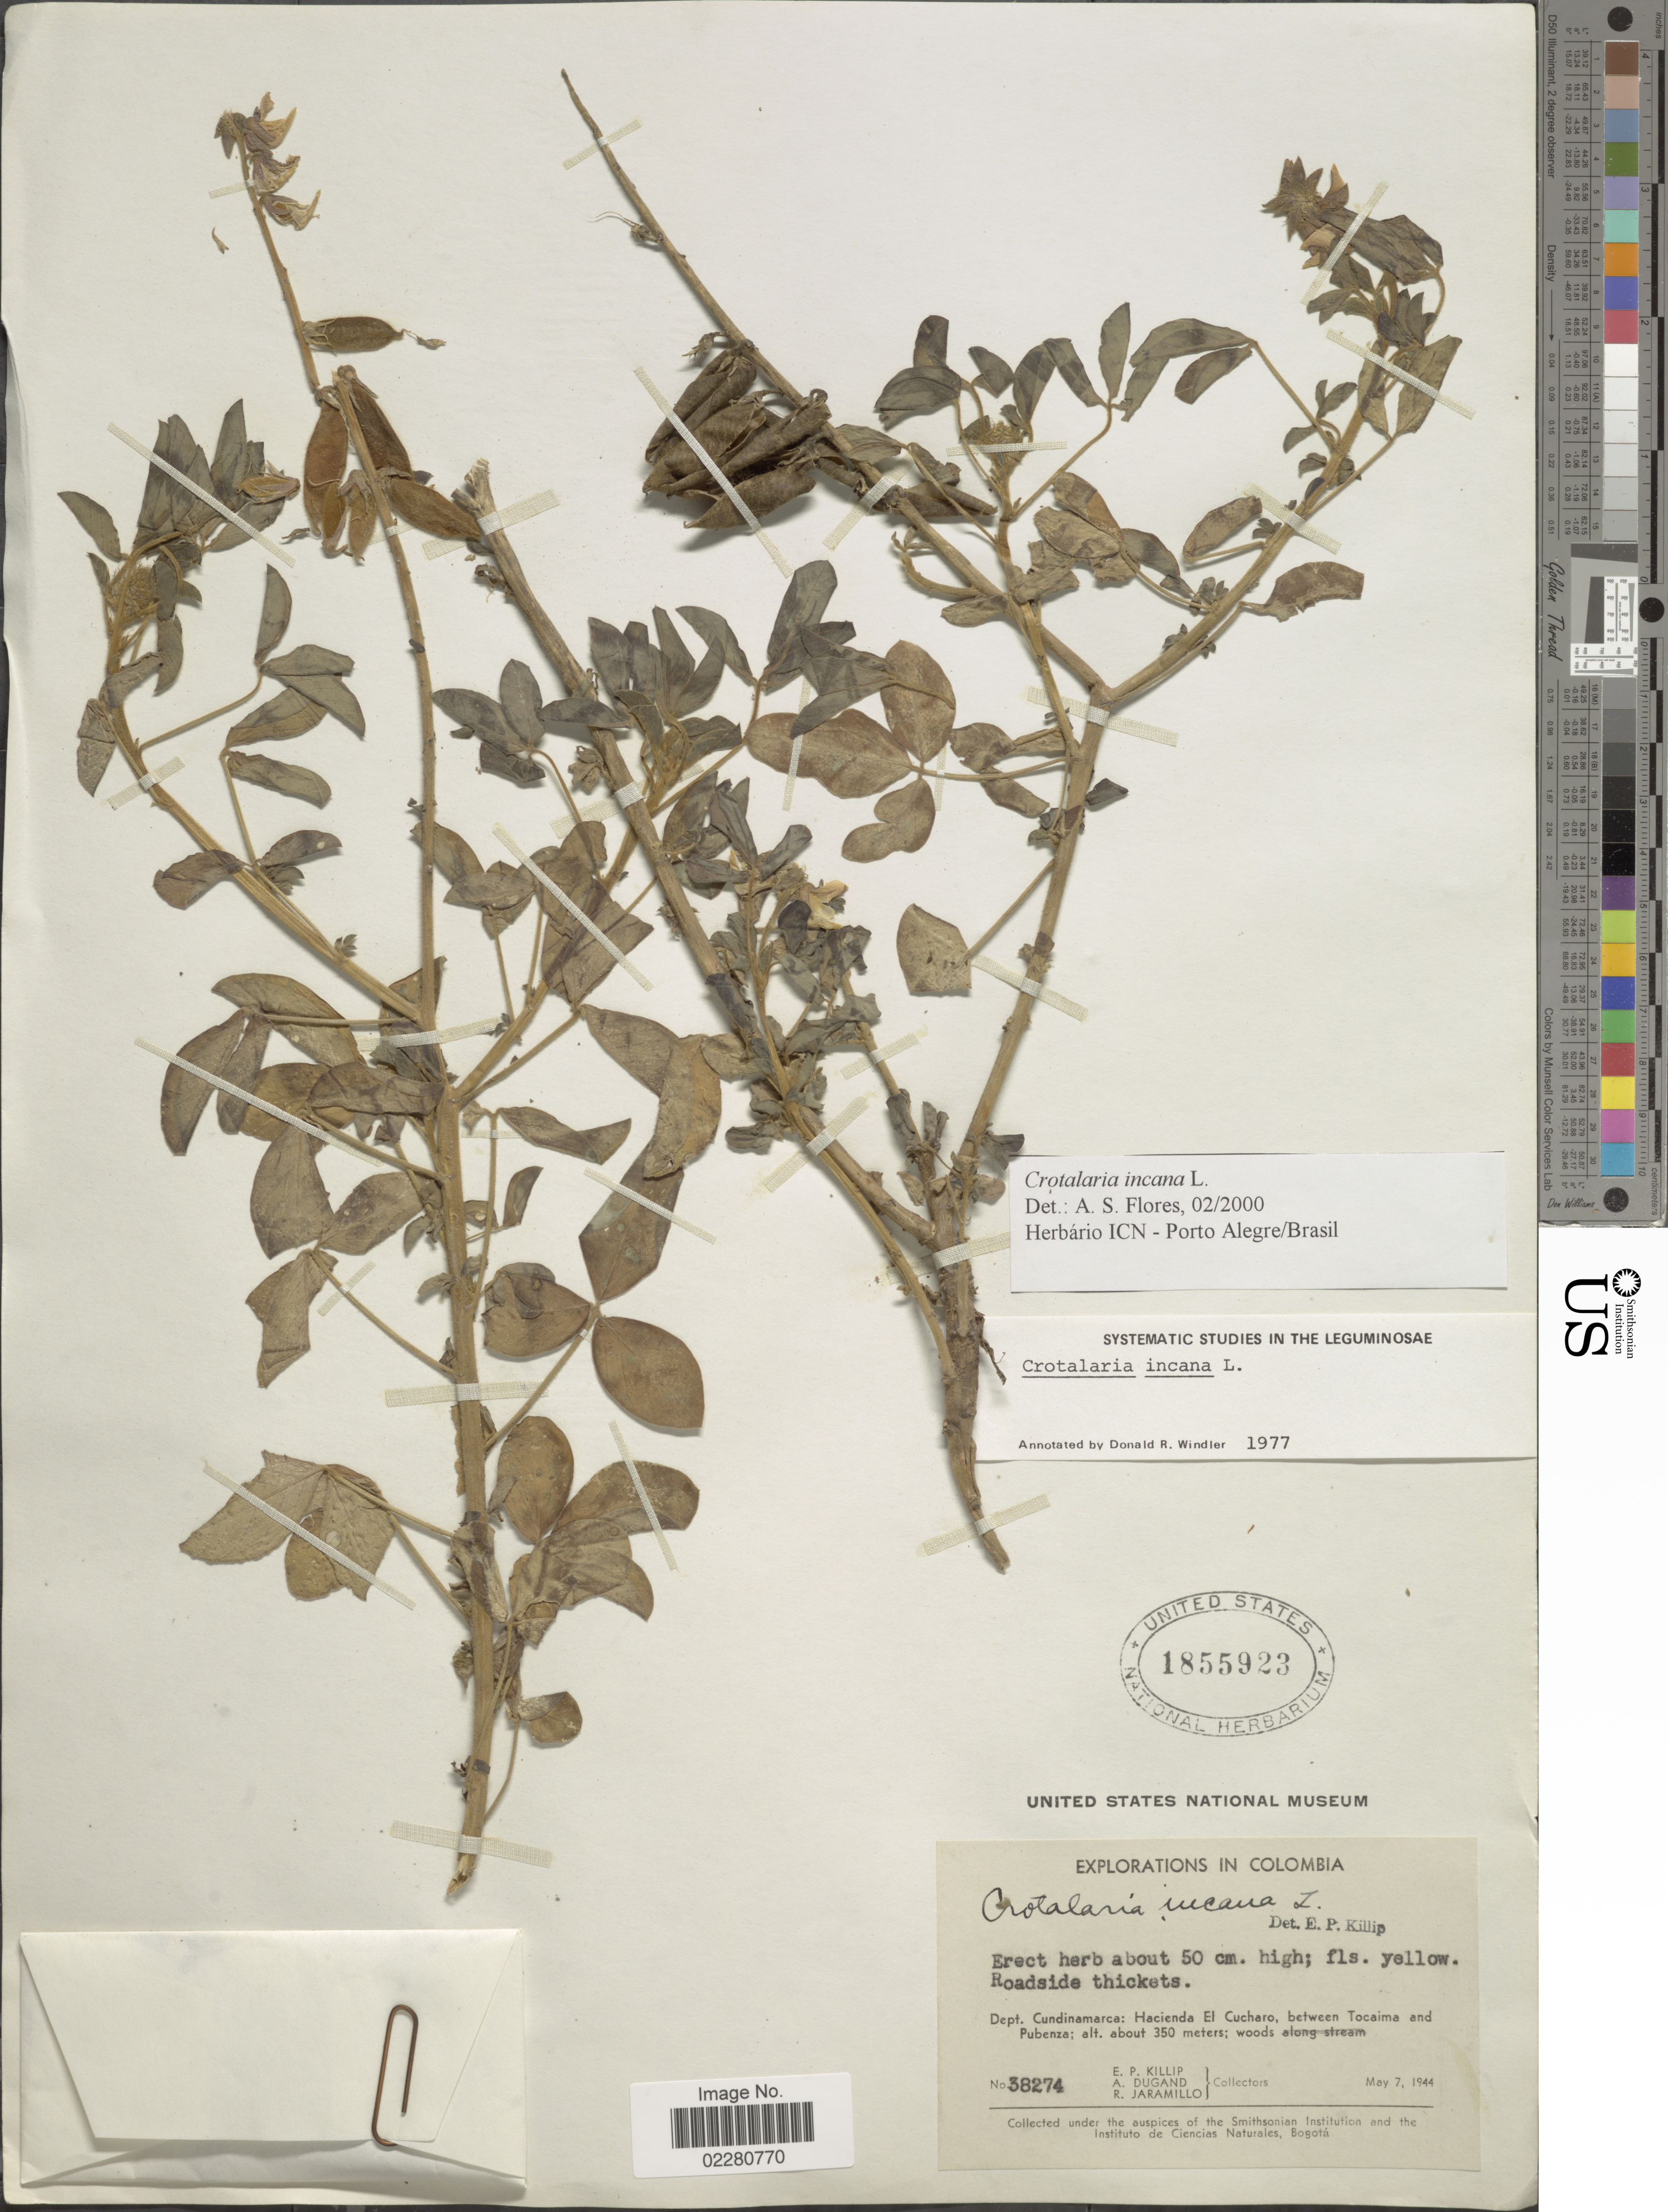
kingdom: Plantae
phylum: Tracheophyta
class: Magnoliopsida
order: Fabales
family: Fabaceae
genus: Crotalaria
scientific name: Crotalaria incana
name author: L.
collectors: E. P. Killip, A. Dugand & R. Jaramillo M.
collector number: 38274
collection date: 1944-05-07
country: Colombia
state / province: Cundinamarca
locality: Dept. Cundinamarca: Hacienda El Cucharo, between Tocaima and Pubenza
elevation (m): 350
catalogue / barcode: US 1855923